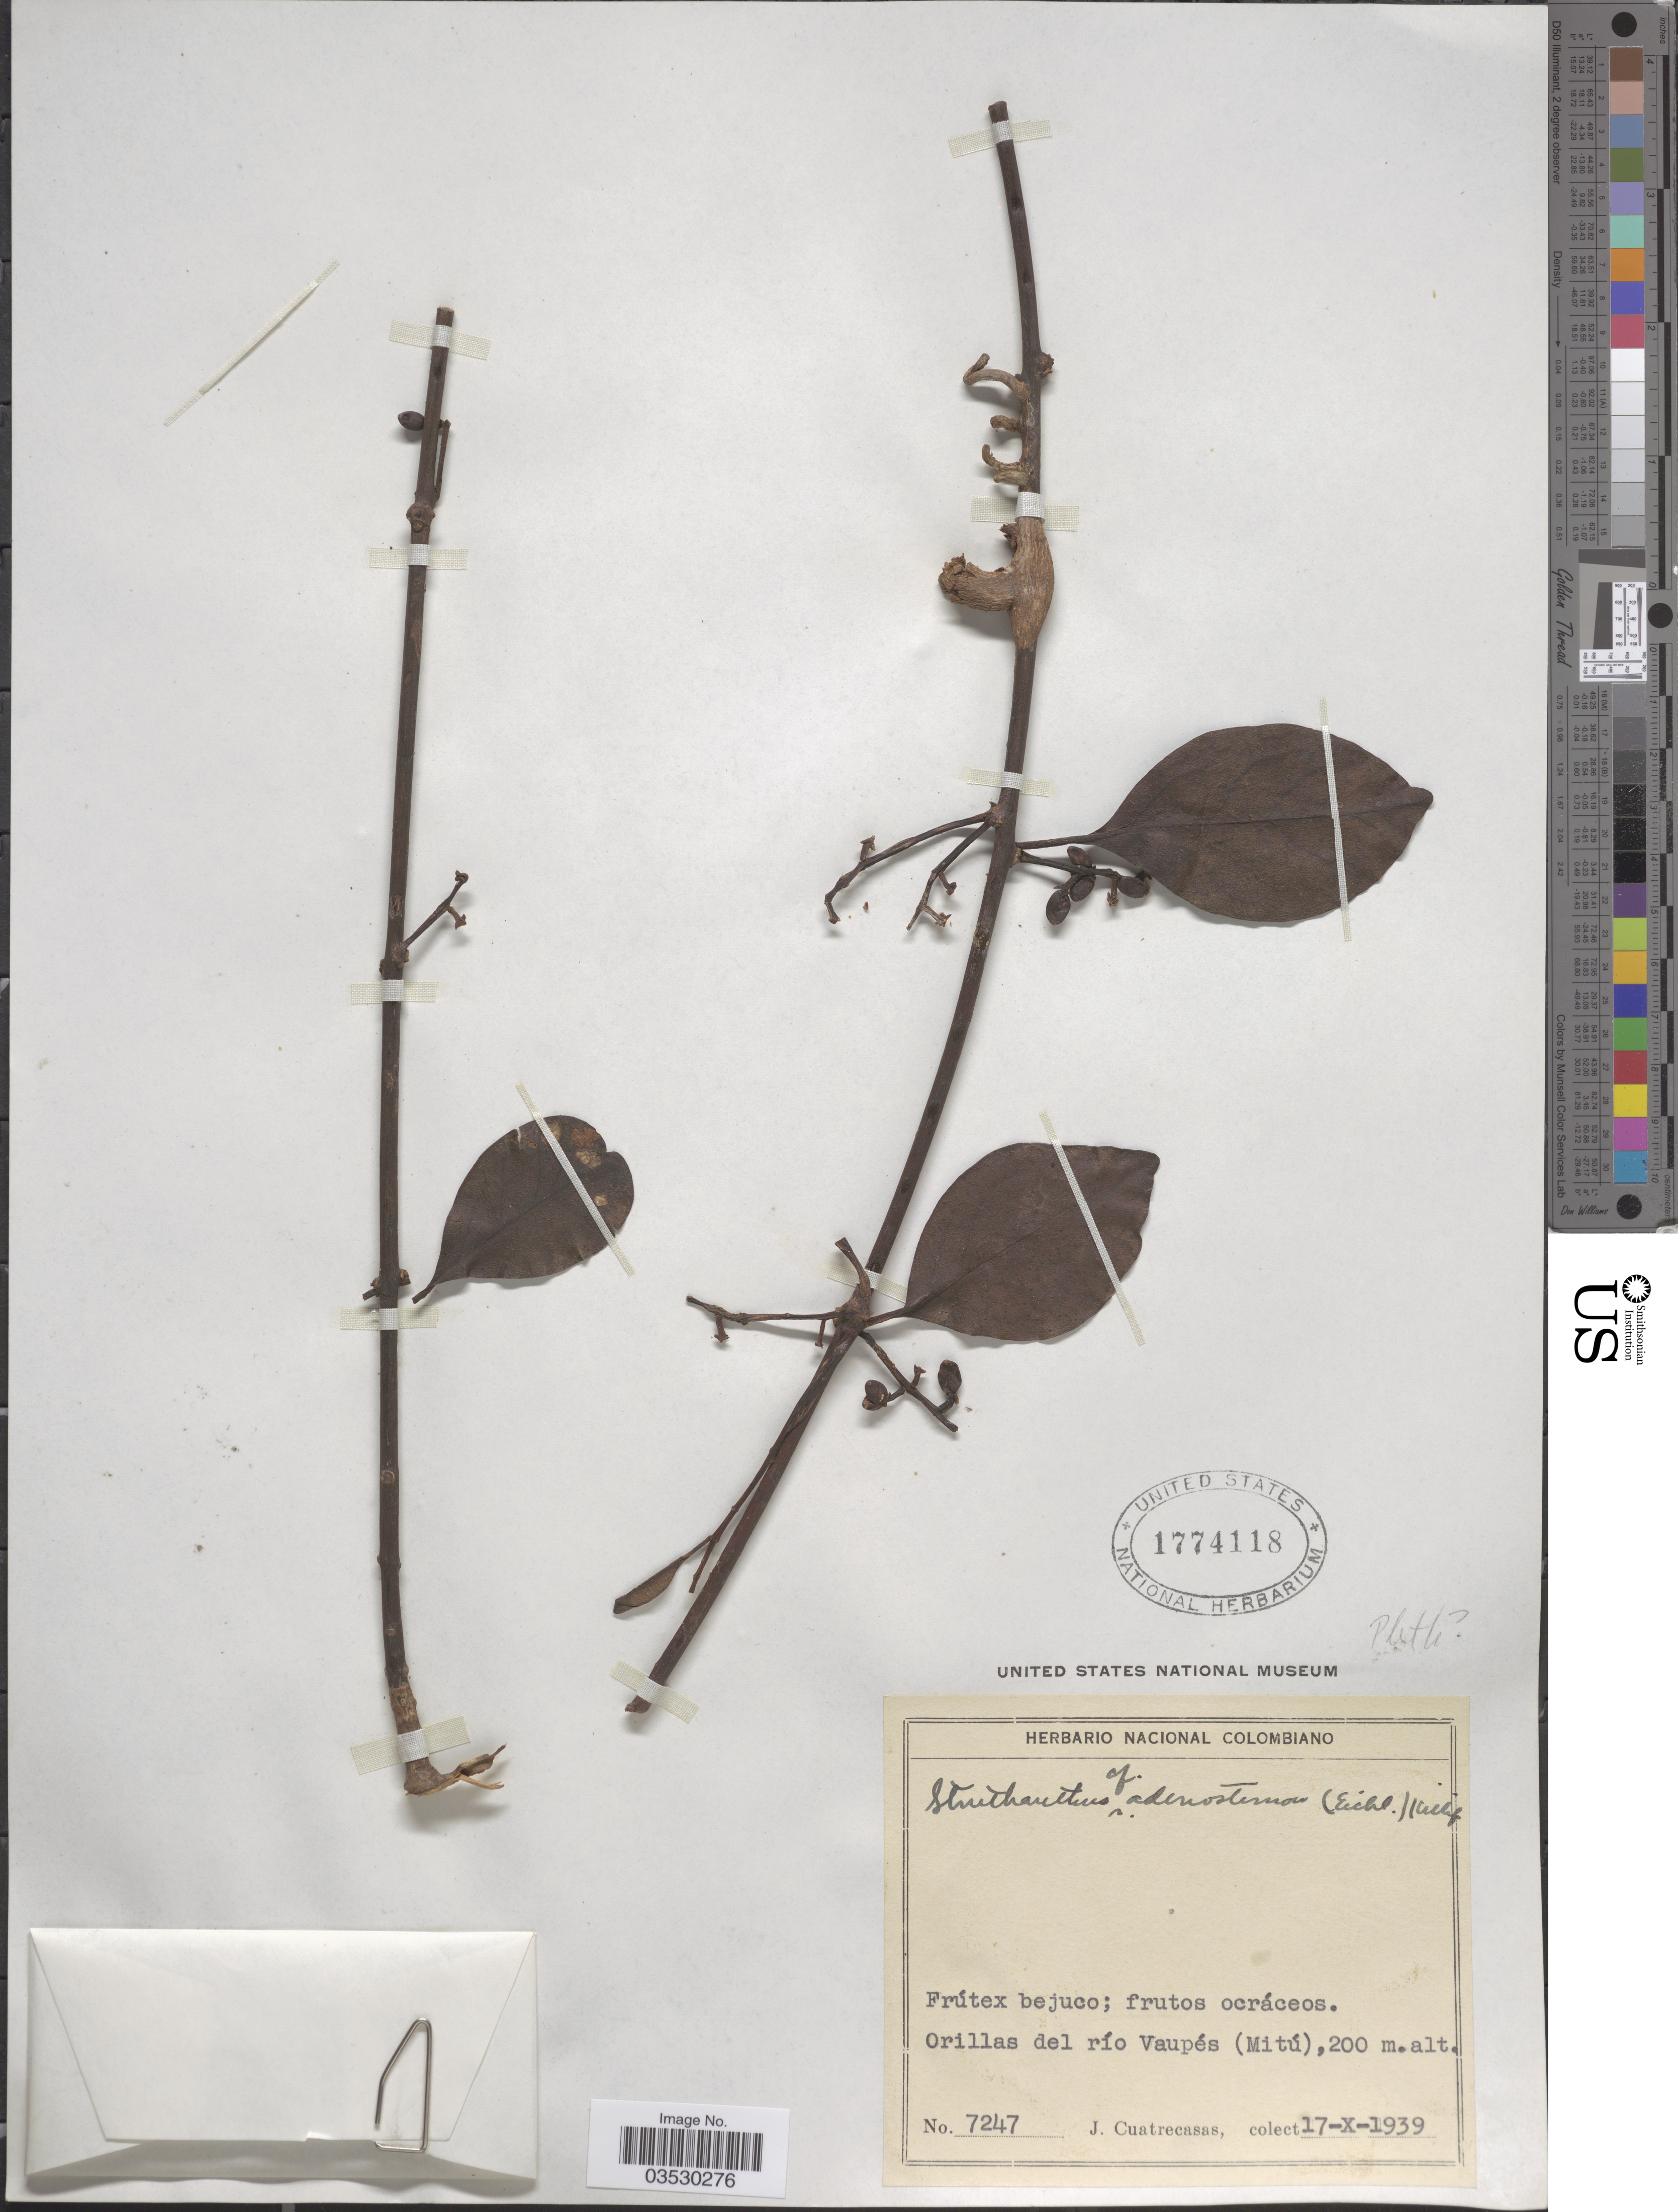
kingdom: Plantae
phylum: Tracheophyta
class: Magnoliopsida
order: Santalales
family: Loranthaceae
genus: Struthanthus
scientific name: Struthanthus adenostemon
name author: Eichler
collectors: J. Cuatrecasas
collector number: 7247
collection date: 1939-10-17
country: Colombia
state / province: Vaupés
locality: Orillas del río Vaupés (Mitú).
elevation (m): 200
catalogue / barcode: US 1774118